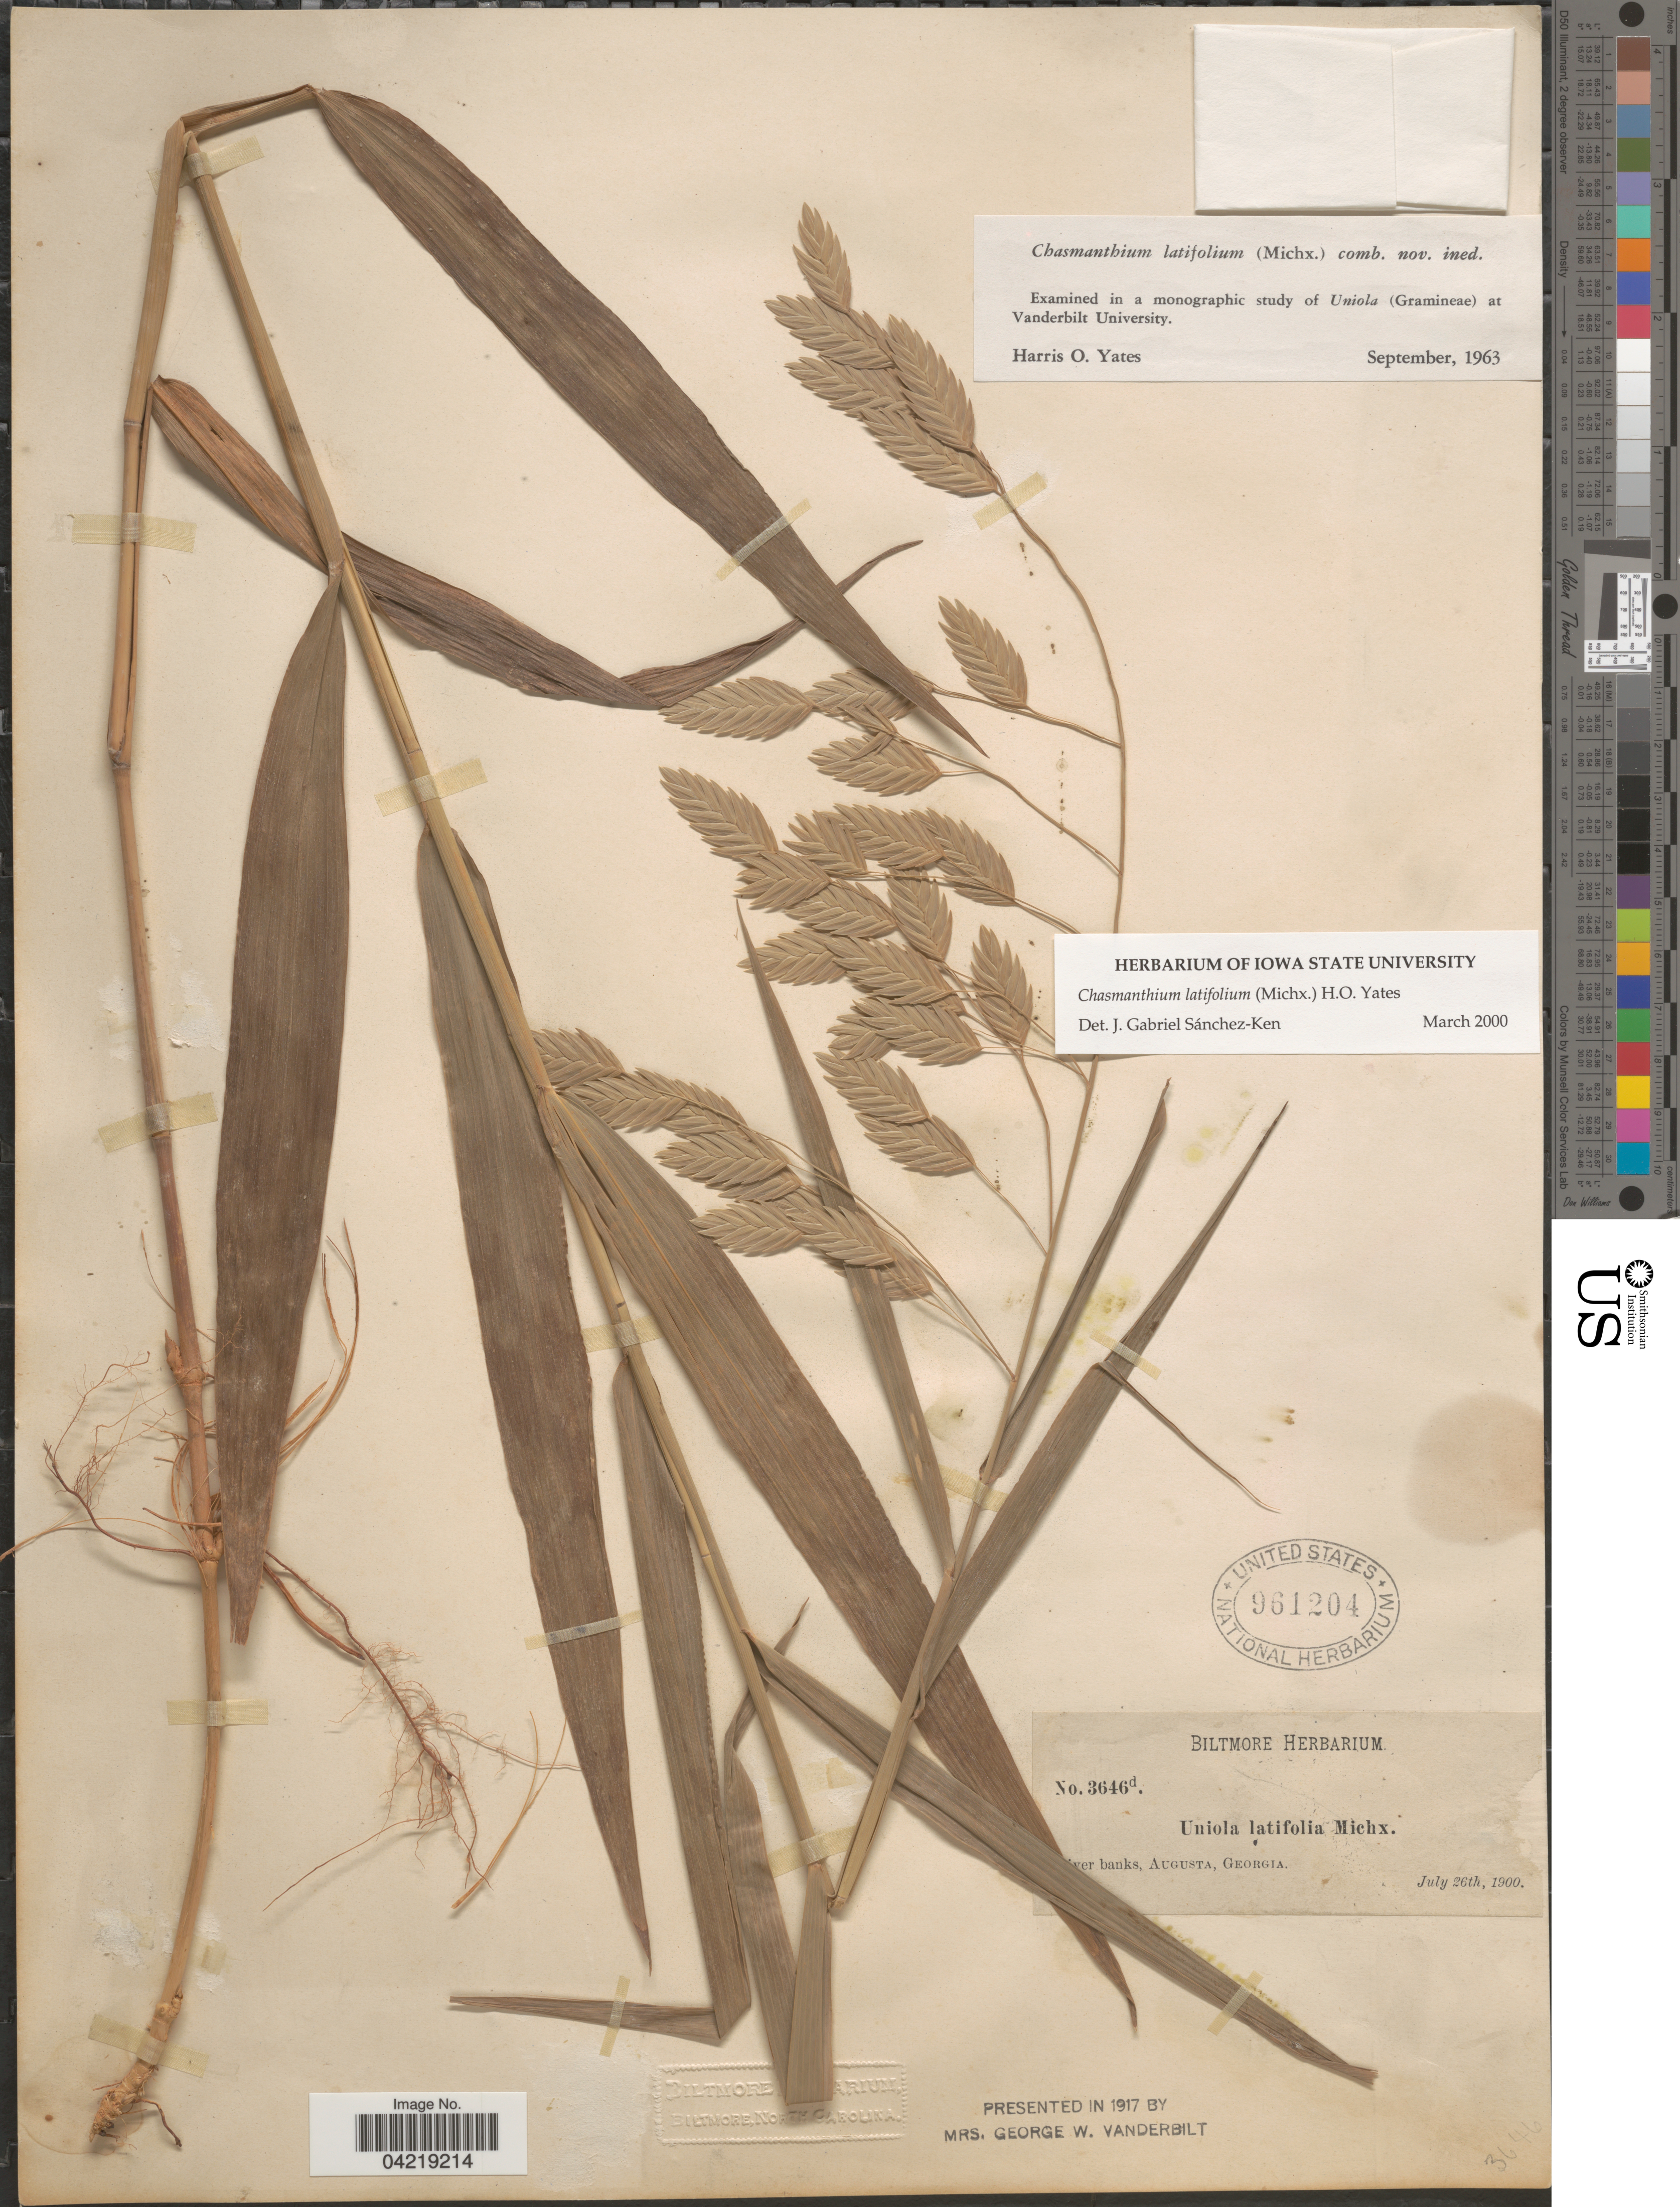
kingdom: Plantae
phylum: Tracheophyta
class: Liliopsida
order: Poales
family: Poaceae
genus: Chasmanthium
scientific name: Chasmanthium latifolium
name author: (Michx.) H.O. Yates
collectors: ex herb. Biltmore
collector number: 3646d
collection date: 1900-07-26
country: United States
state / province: Georgia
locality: Augusta.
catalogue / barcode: US 961204